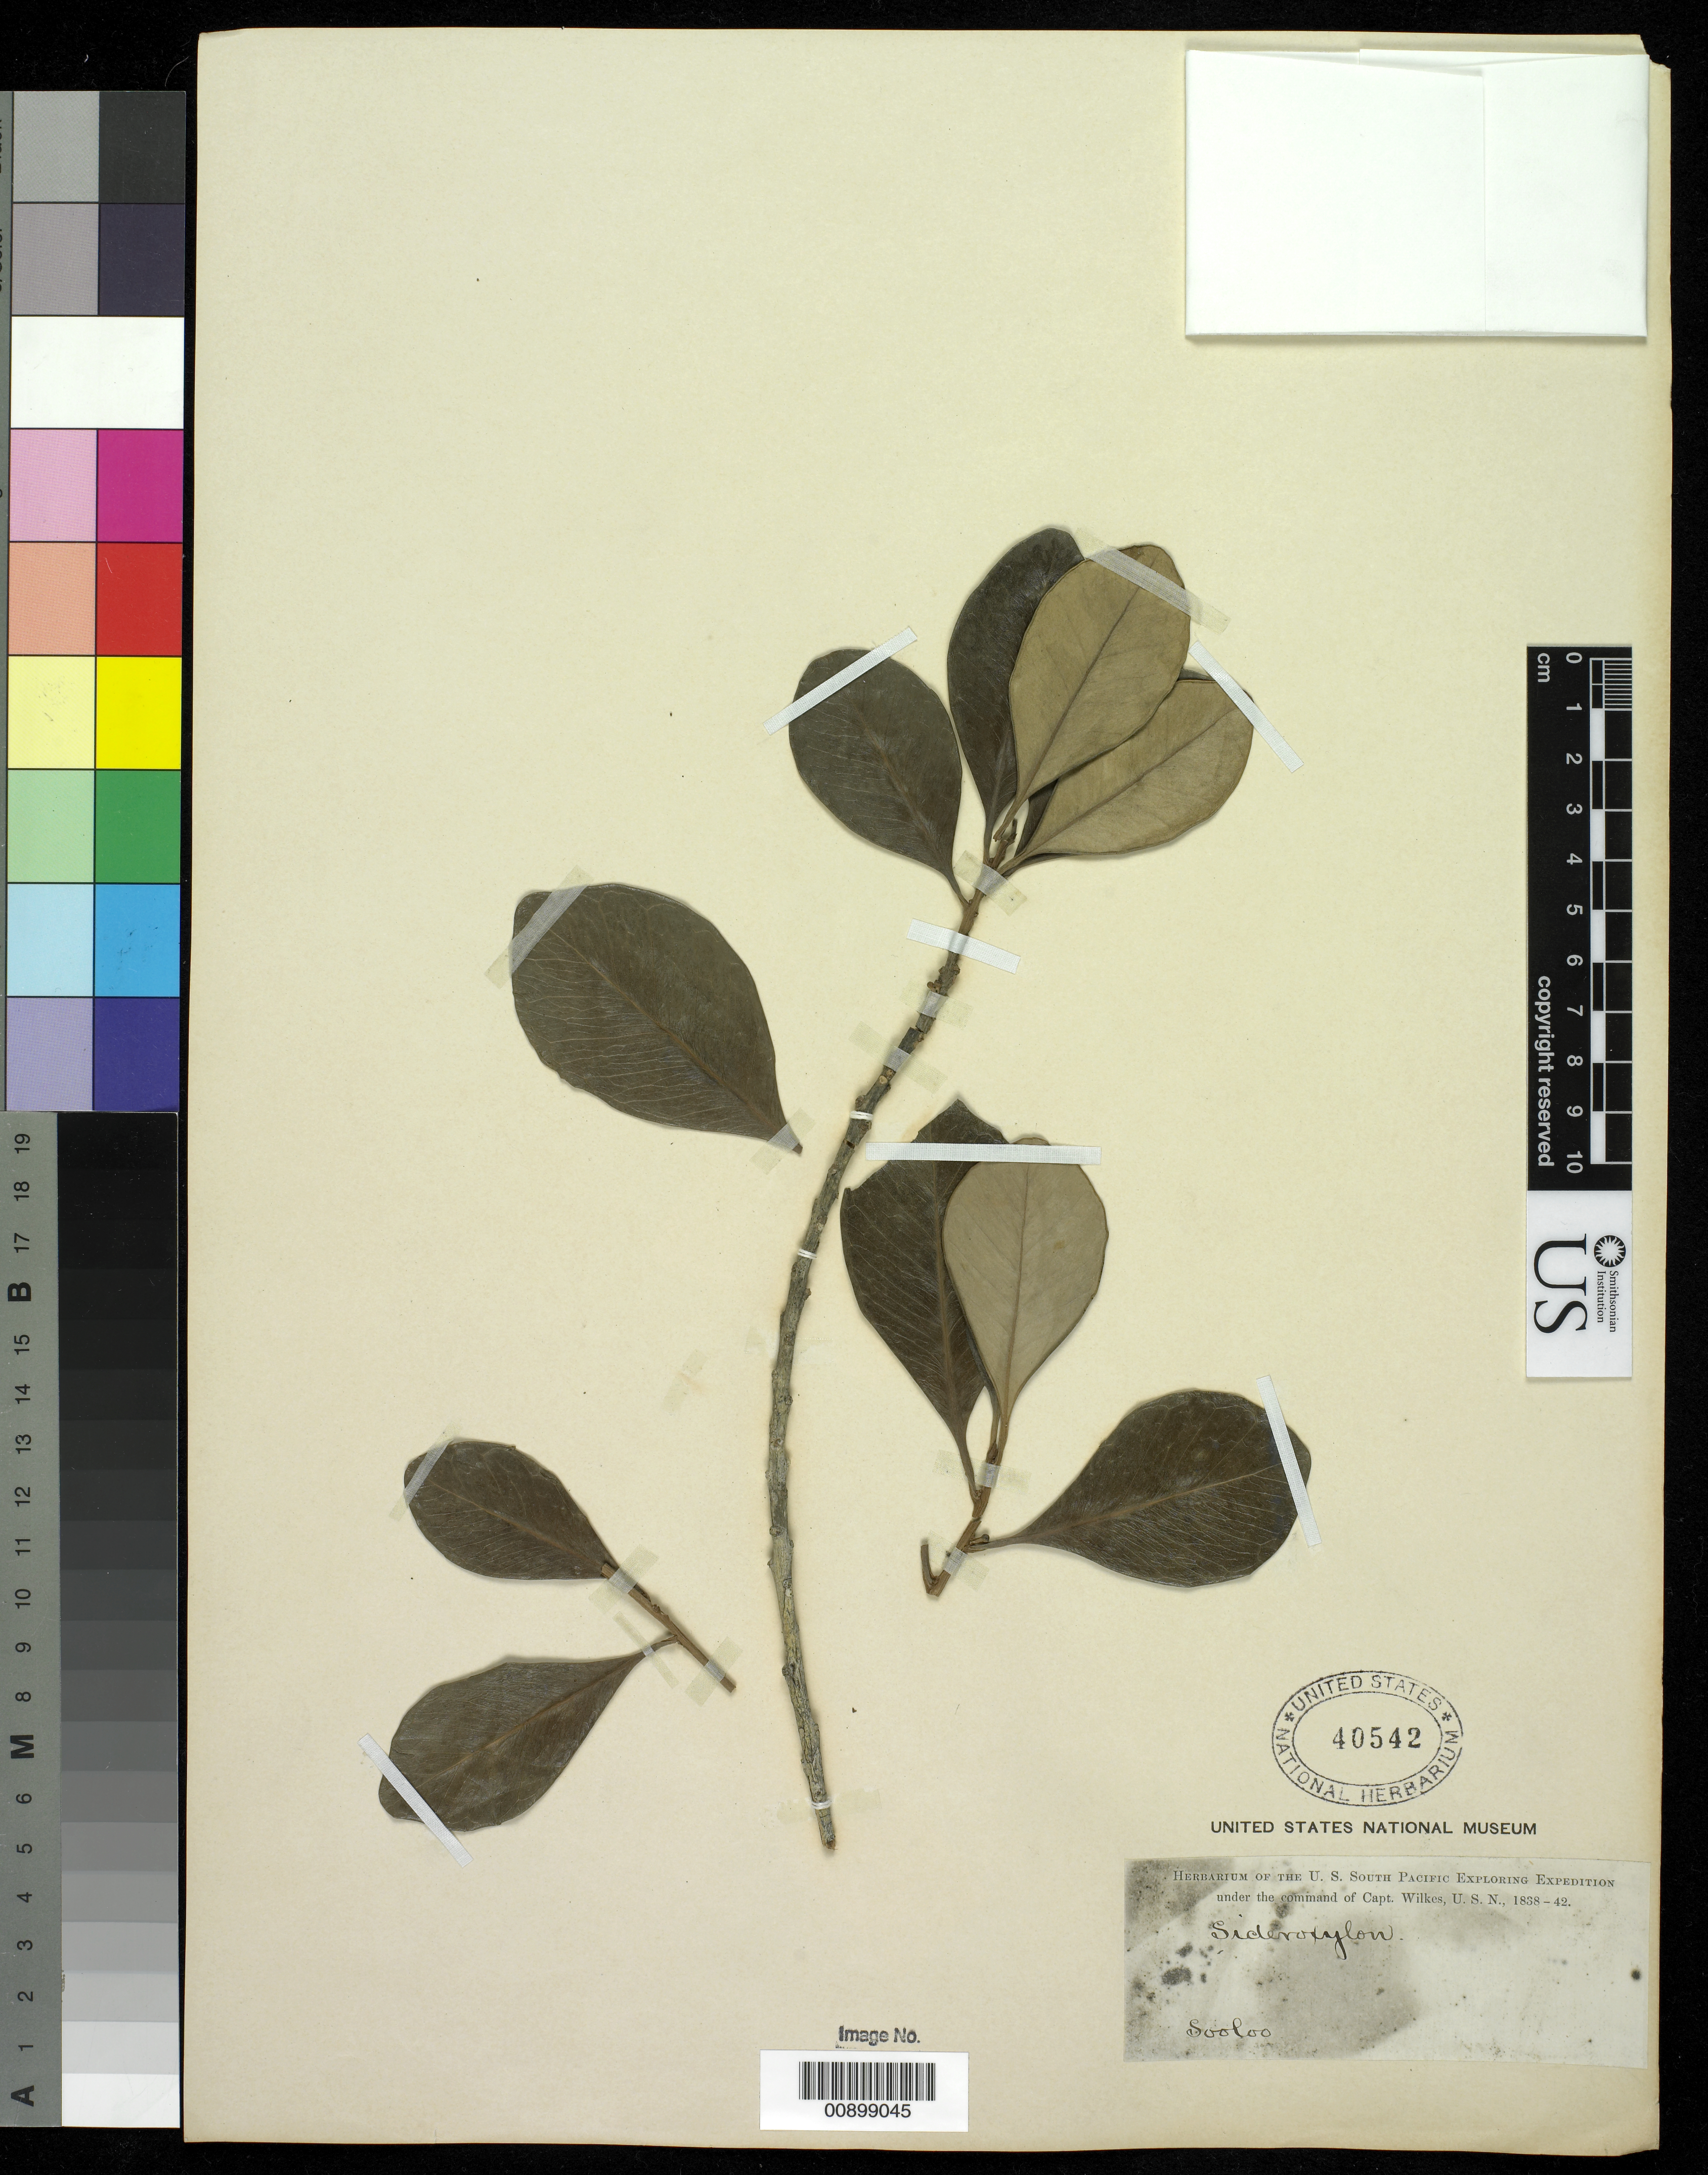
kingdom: Plantae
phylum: Tracheophyta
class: Magnoliopsida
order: Ericales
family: Sapotaceae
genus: Sideroxylon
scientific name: Sideroxylon sp.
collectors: Wilkes Explor. Exped.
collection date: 1838/1842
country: Philippines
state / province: Muslim Mindanao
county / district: Sulu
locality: Sooloo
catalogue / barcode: US 40542